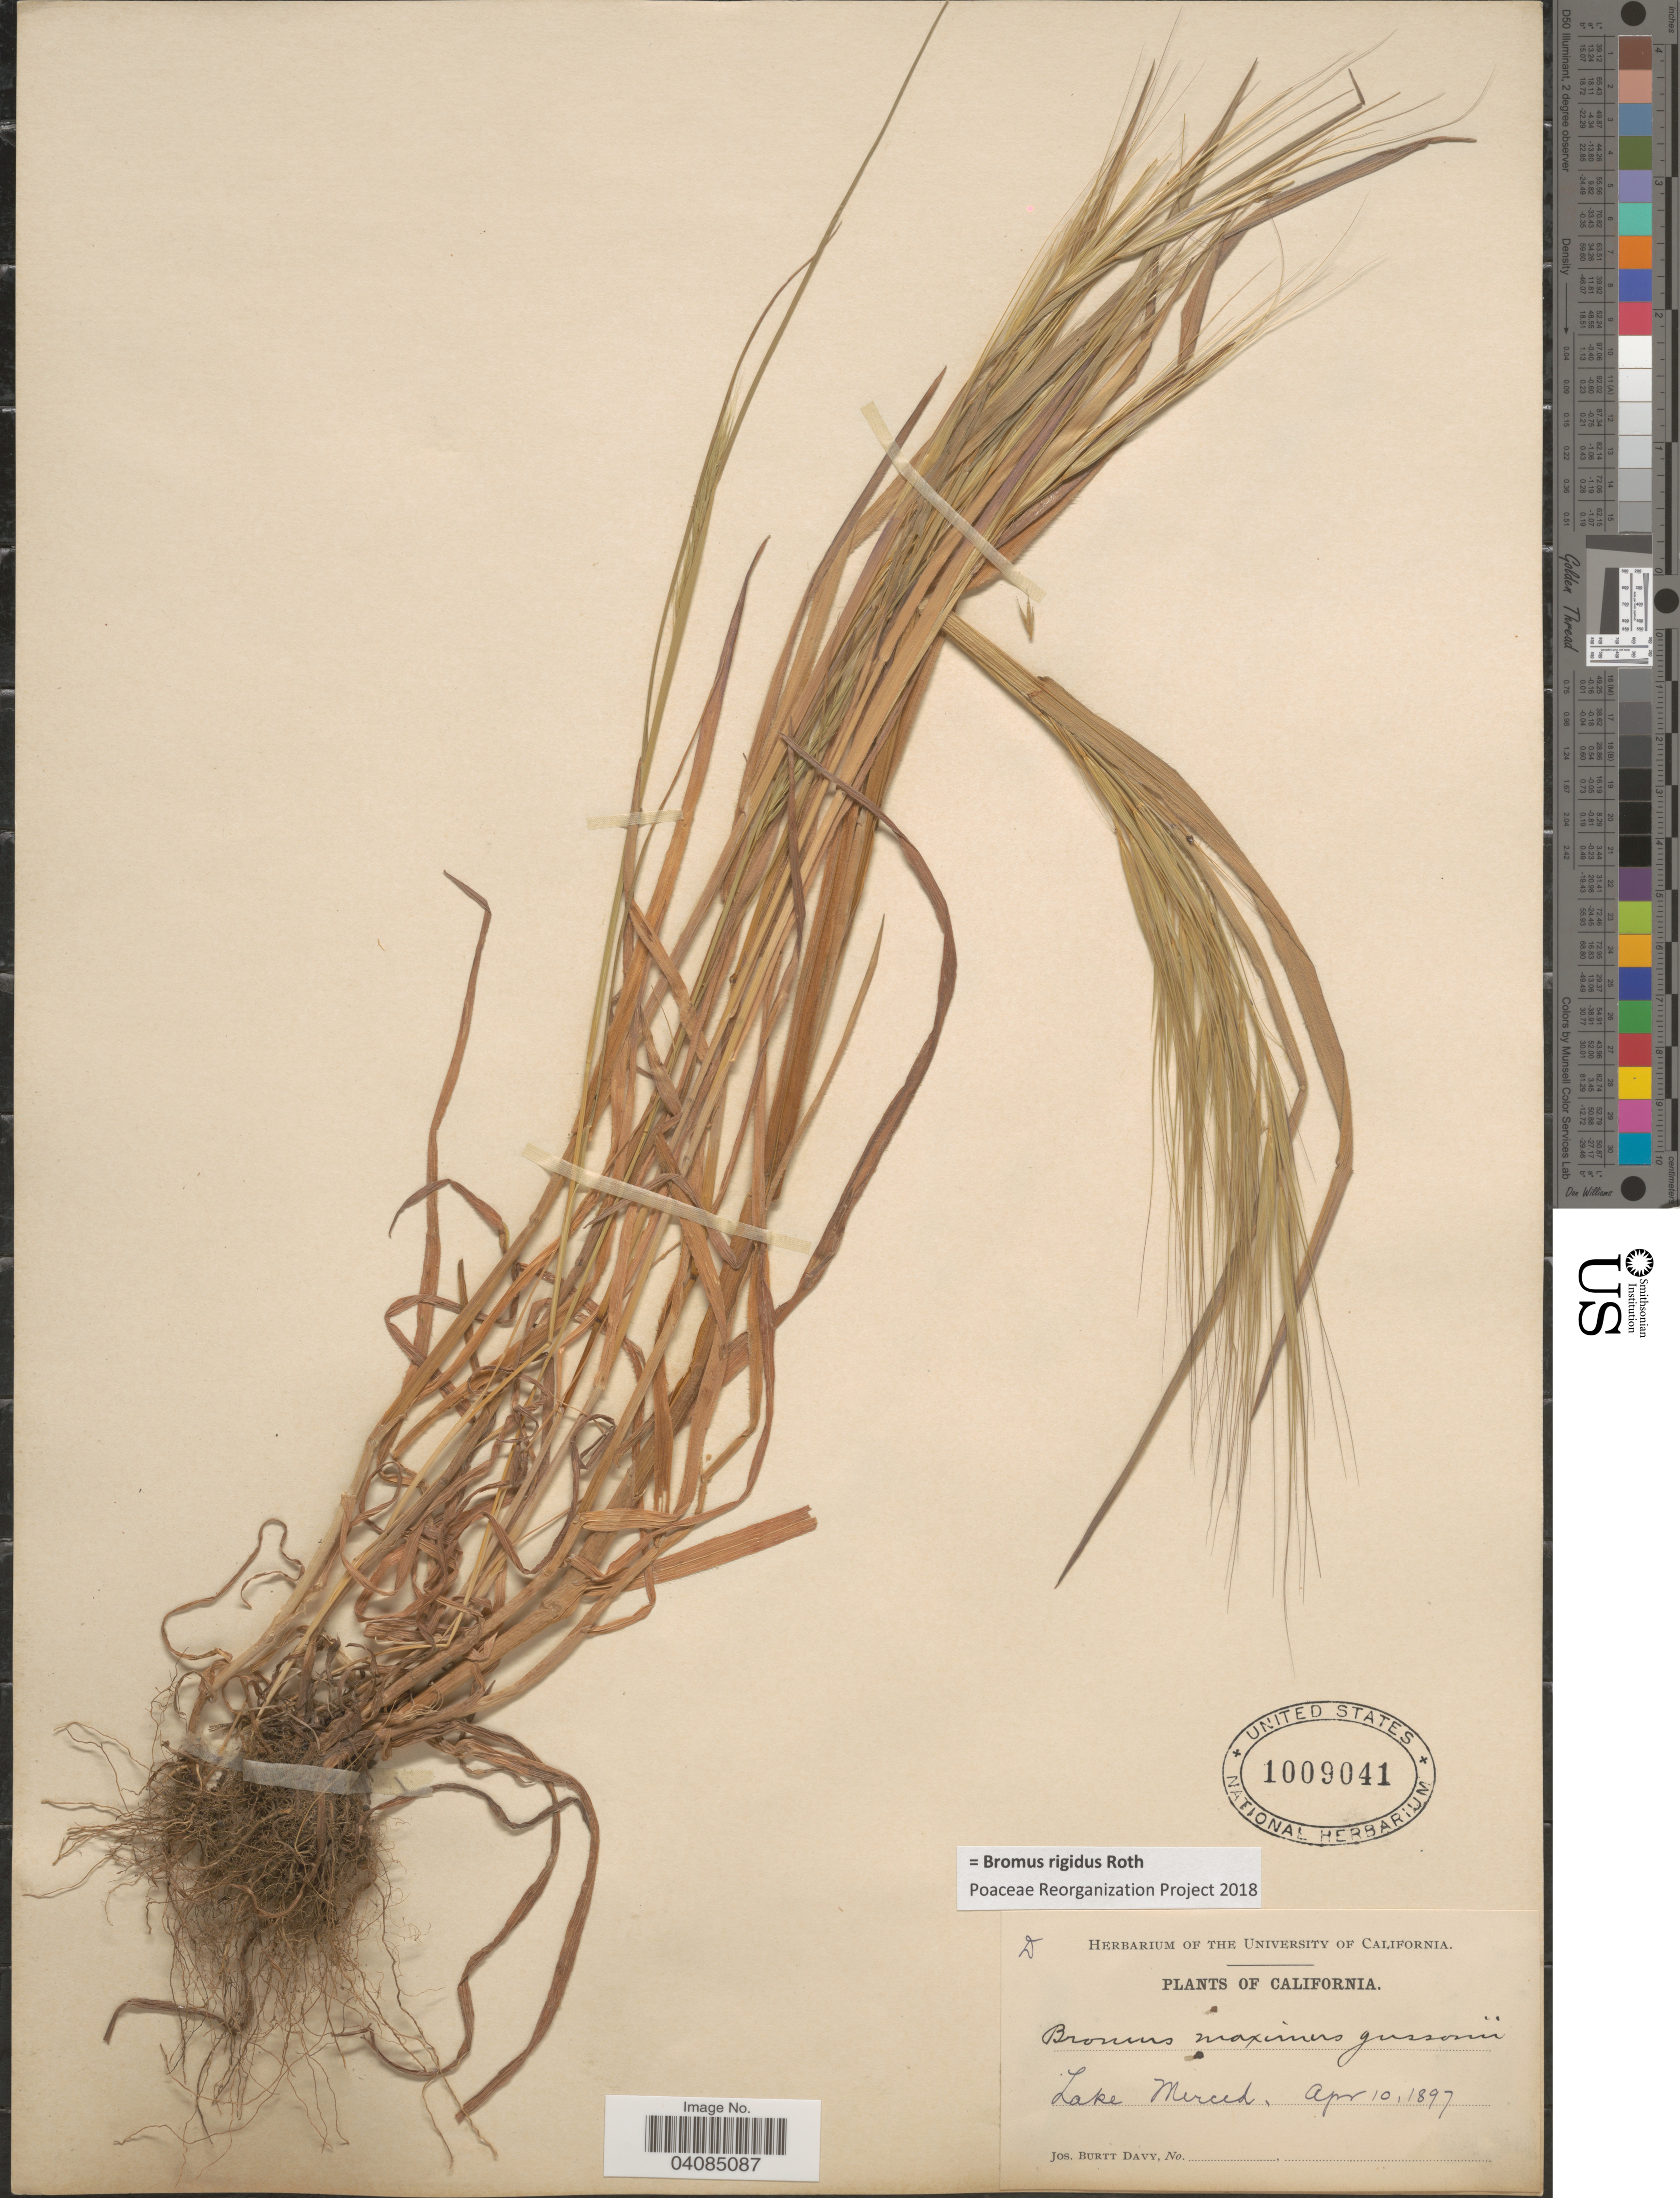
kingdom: Plantae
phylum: Tracheophyta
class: Liliopsida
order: Poales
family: Poaceae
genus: Bromus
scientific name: Bromus rigidus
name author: Roth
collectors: J. Burtt Davy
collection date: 1897-04-10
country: United States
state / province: California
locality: Lake Merced.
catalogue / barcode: US 1009041